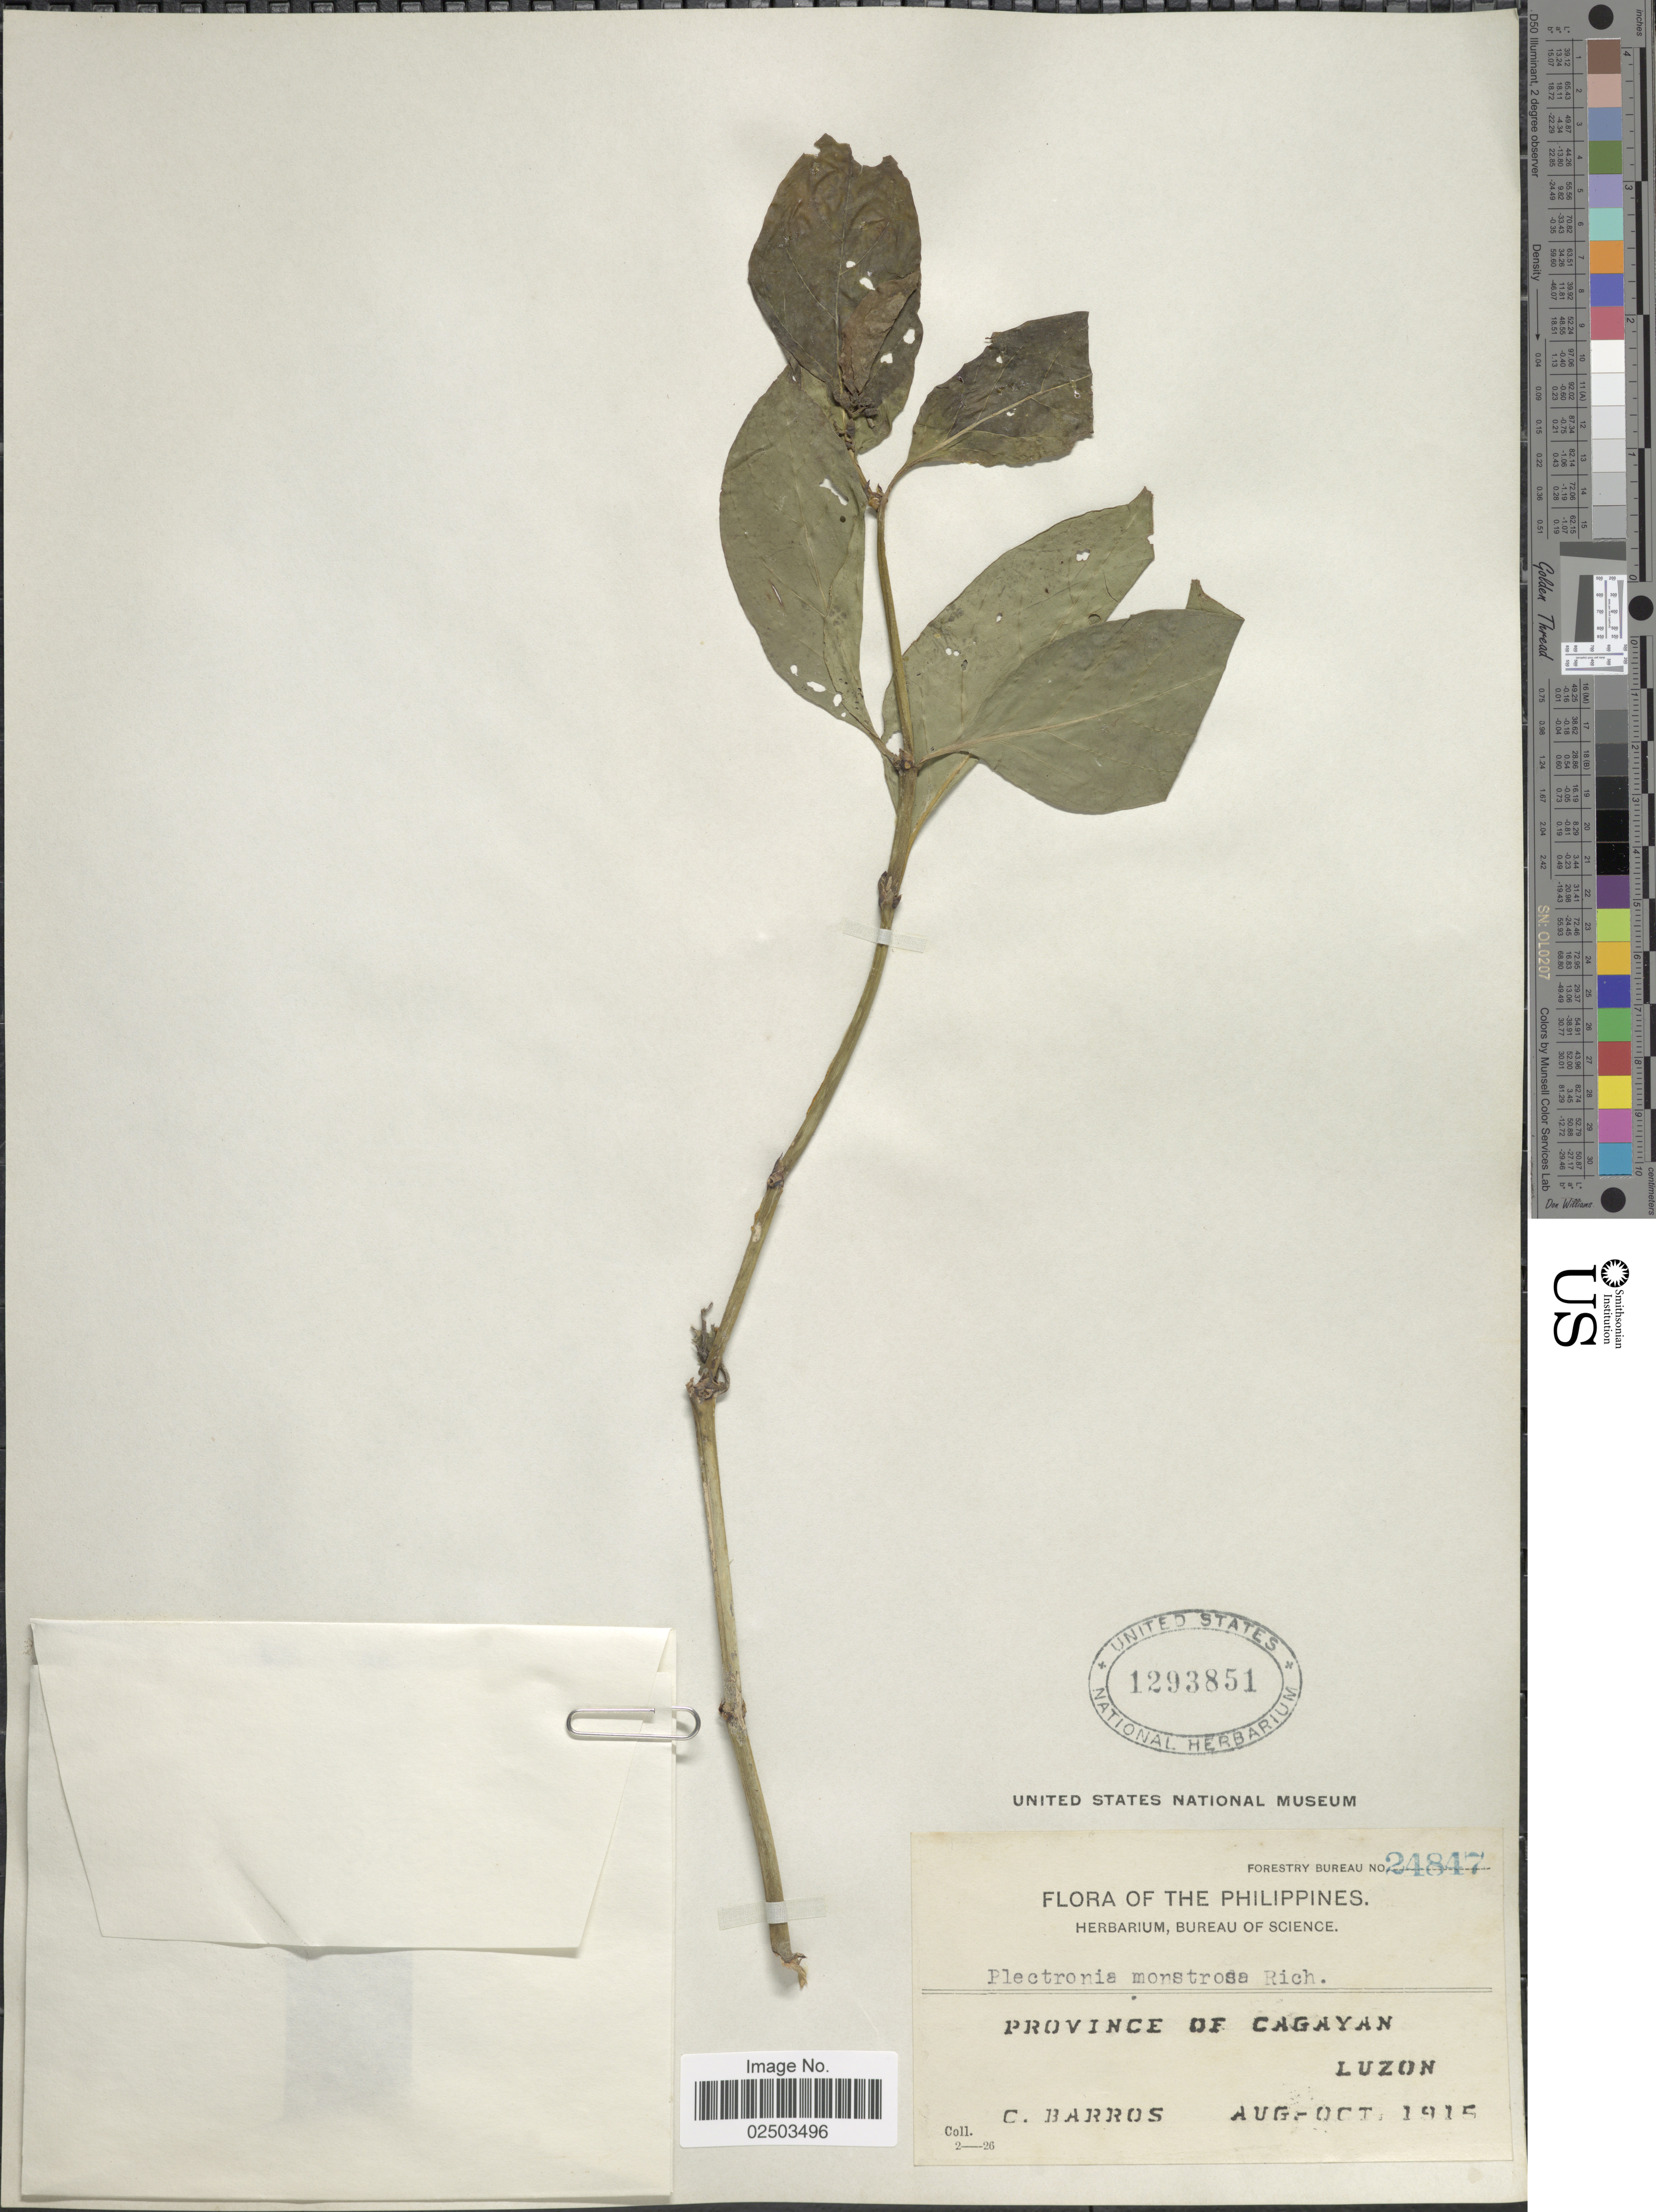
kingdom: Plantae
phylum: Tracheophyta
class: Magnoliopsida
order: Gentianales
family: Rubiaceae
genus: Canthium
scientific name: Canthium monstrosum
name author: (A. Rich.) Merr.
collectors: C. Barros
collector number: Forestry Bureau 24847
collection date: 1915-08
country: Philippines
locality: Province of Cagayan, Luzon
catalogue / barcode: US 1293851